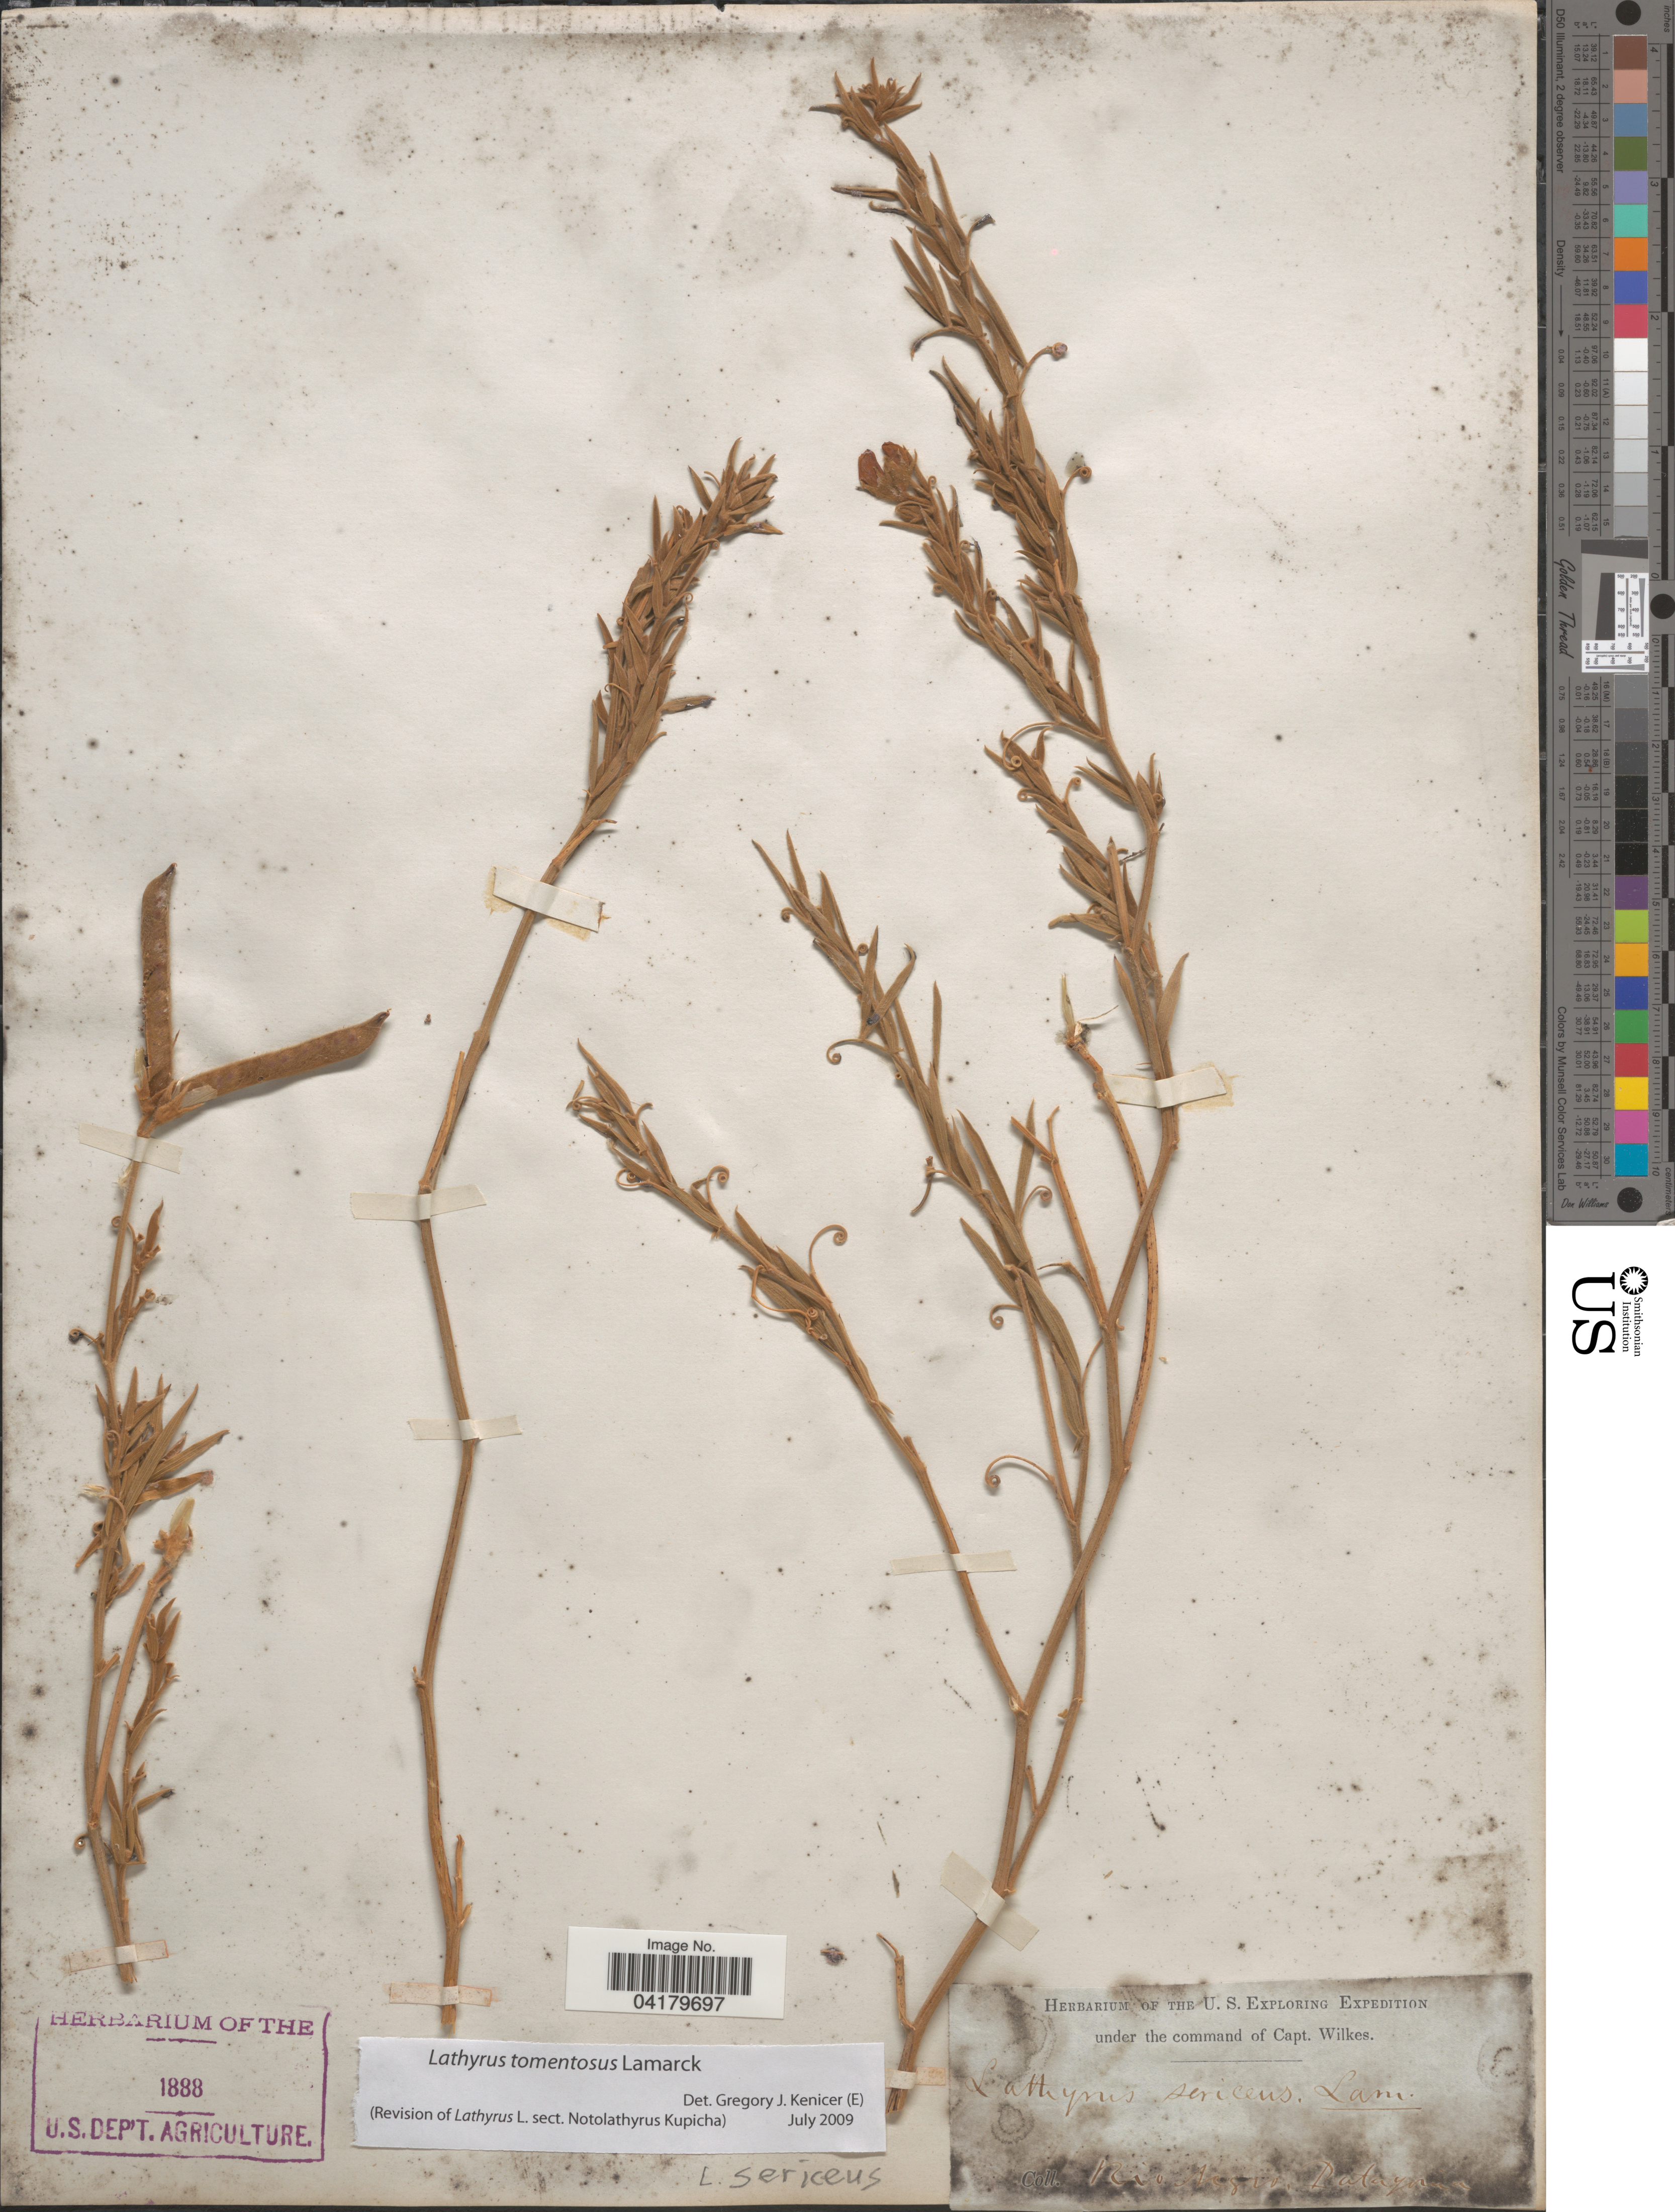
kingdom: Plantae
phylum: Tracheophyta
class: Magnoliopsida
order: Fabales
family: Fabaceae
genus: Lathyrus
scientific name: Lathyrus tomentosus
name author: Forssk.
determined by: Kenicer, Gregory J.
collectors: U.S. Explor. Exped.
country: Chile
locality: The U. S. Exploring Expedition. Rio Negro. Patagonia.